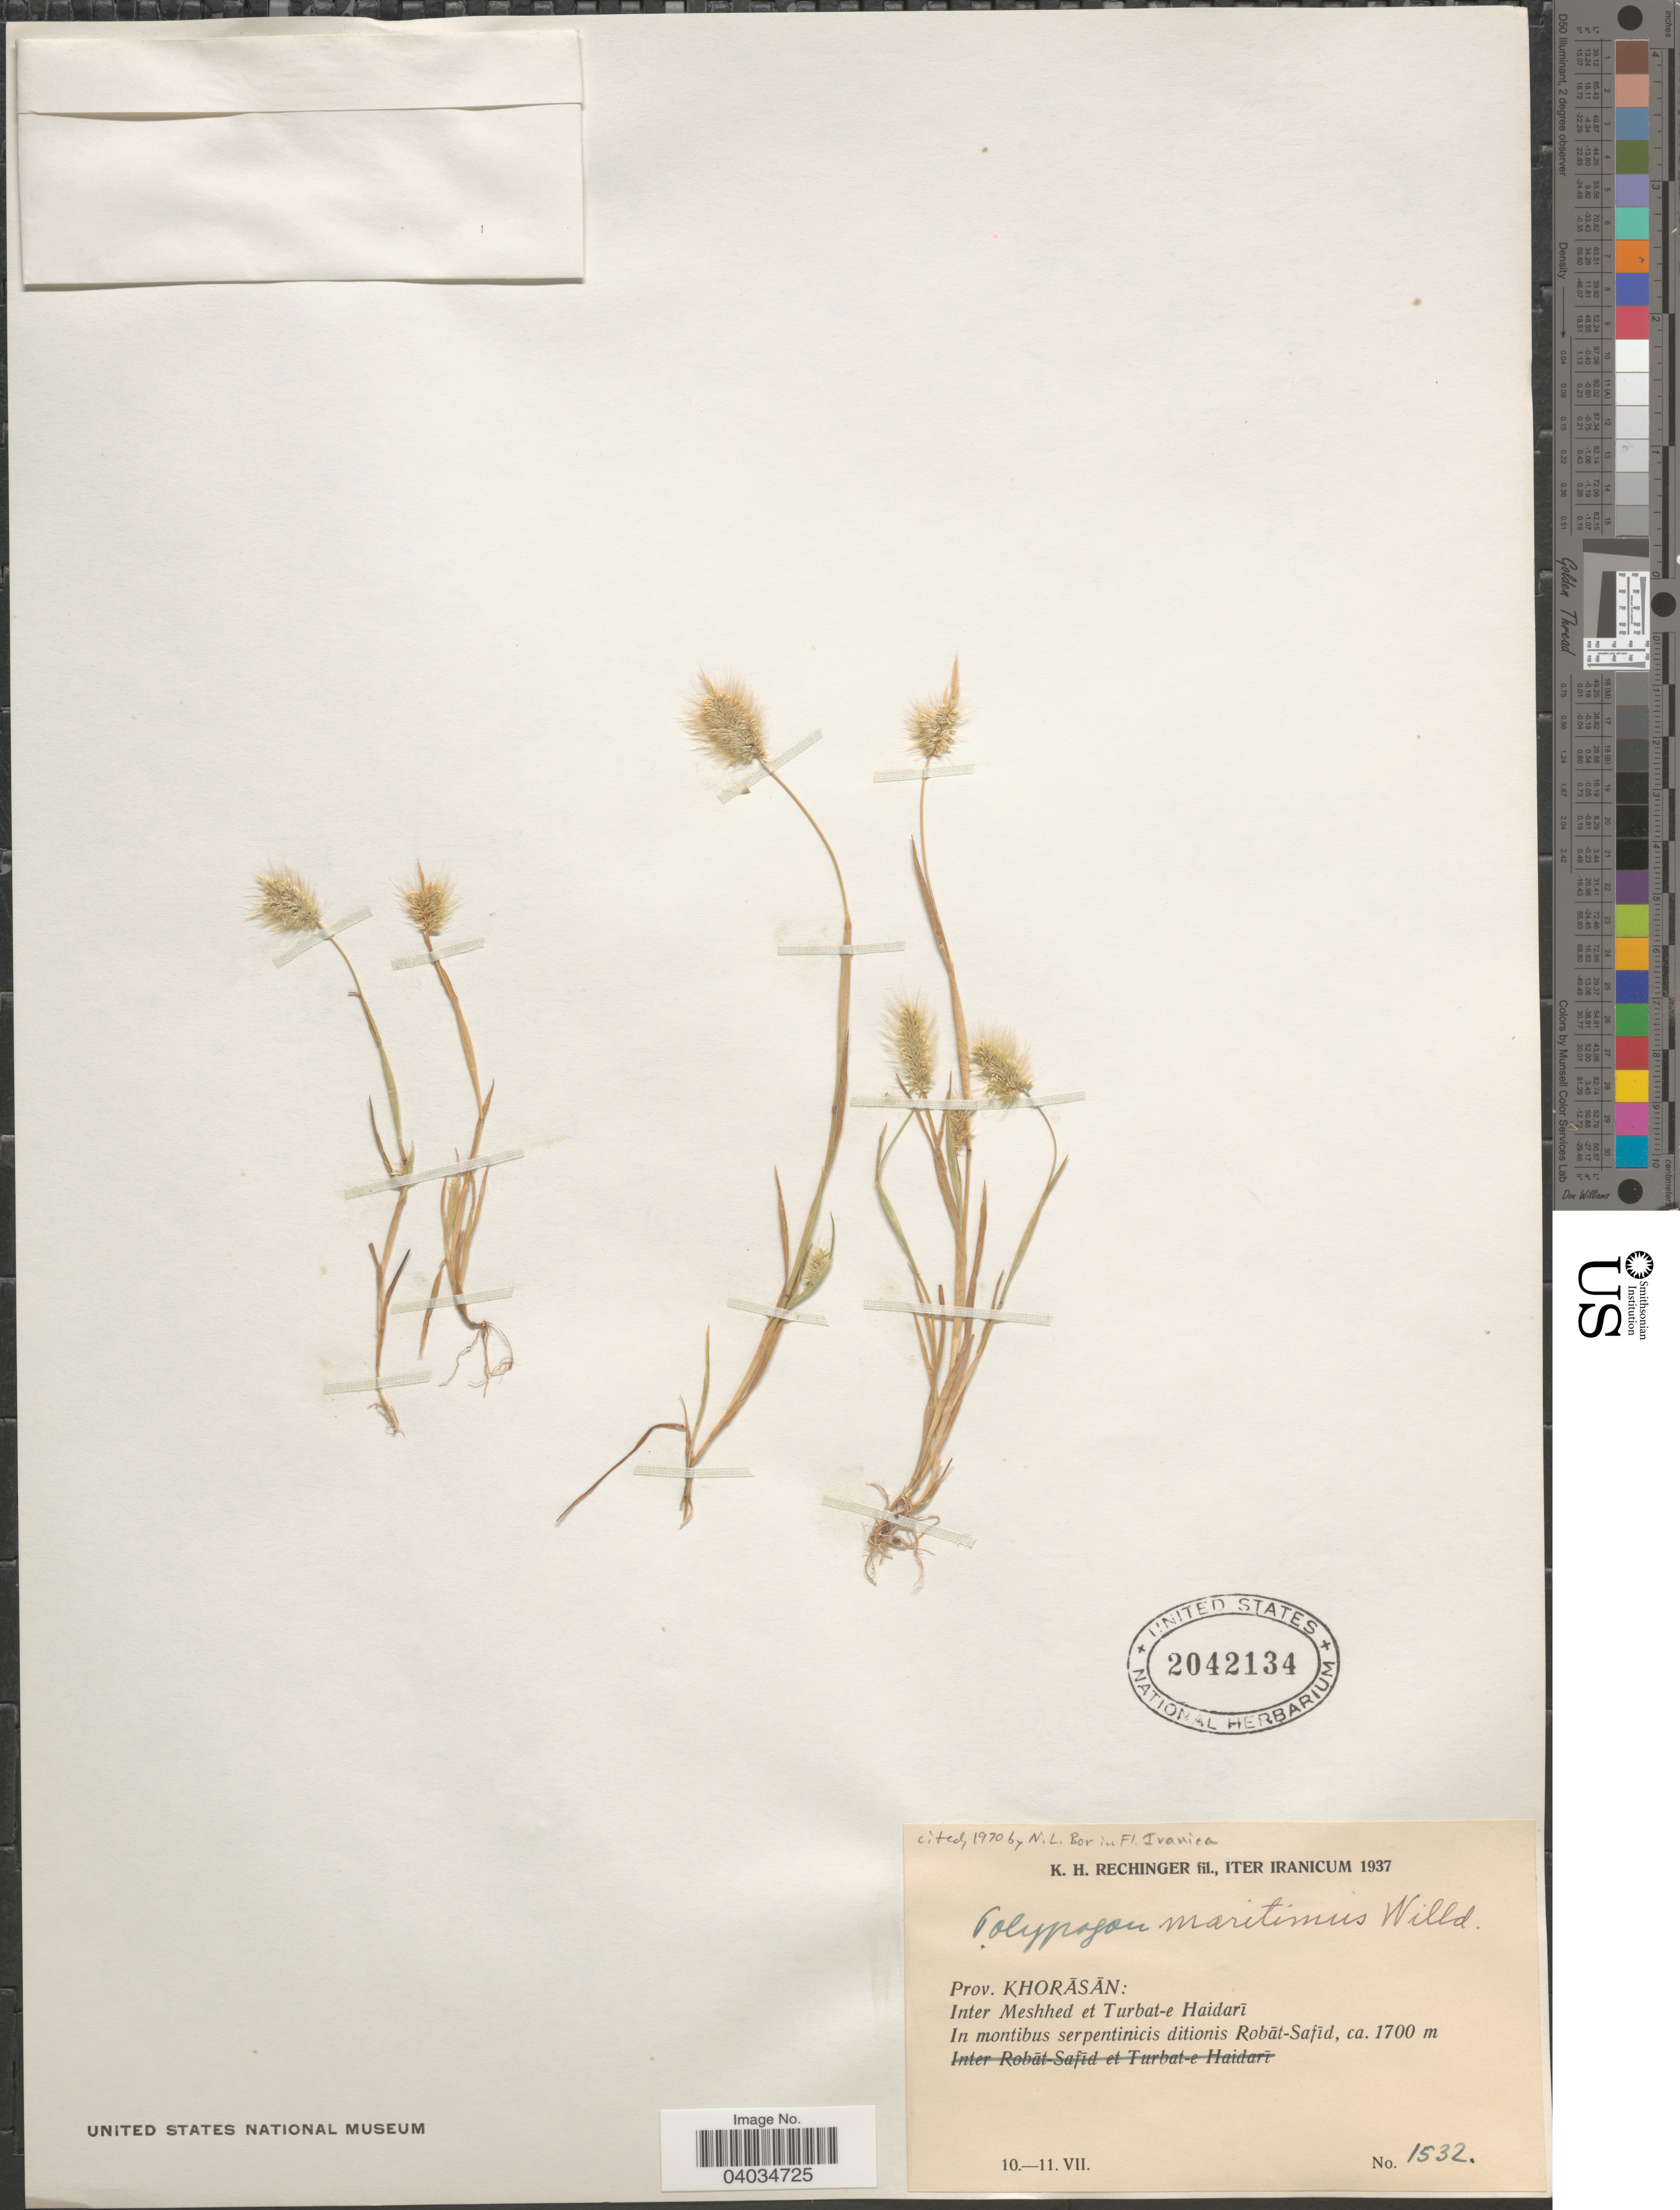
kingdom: Plantae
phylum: Tracheophyta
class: Liliopsida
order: Poales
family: Poaceae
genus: Polypogon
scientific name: Polypogon maritimus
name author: Willd.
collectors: K. H. Rechinger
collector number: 1532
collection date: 1937-07-10/1937-07-11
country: Iran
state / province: Khorasan [obsolete]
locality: Inter Meshhed et Turbat-e Haidarī. In montibus serpentinicis ditiones Robāt-Safīd.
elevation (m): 1700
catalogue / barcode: US 2042134